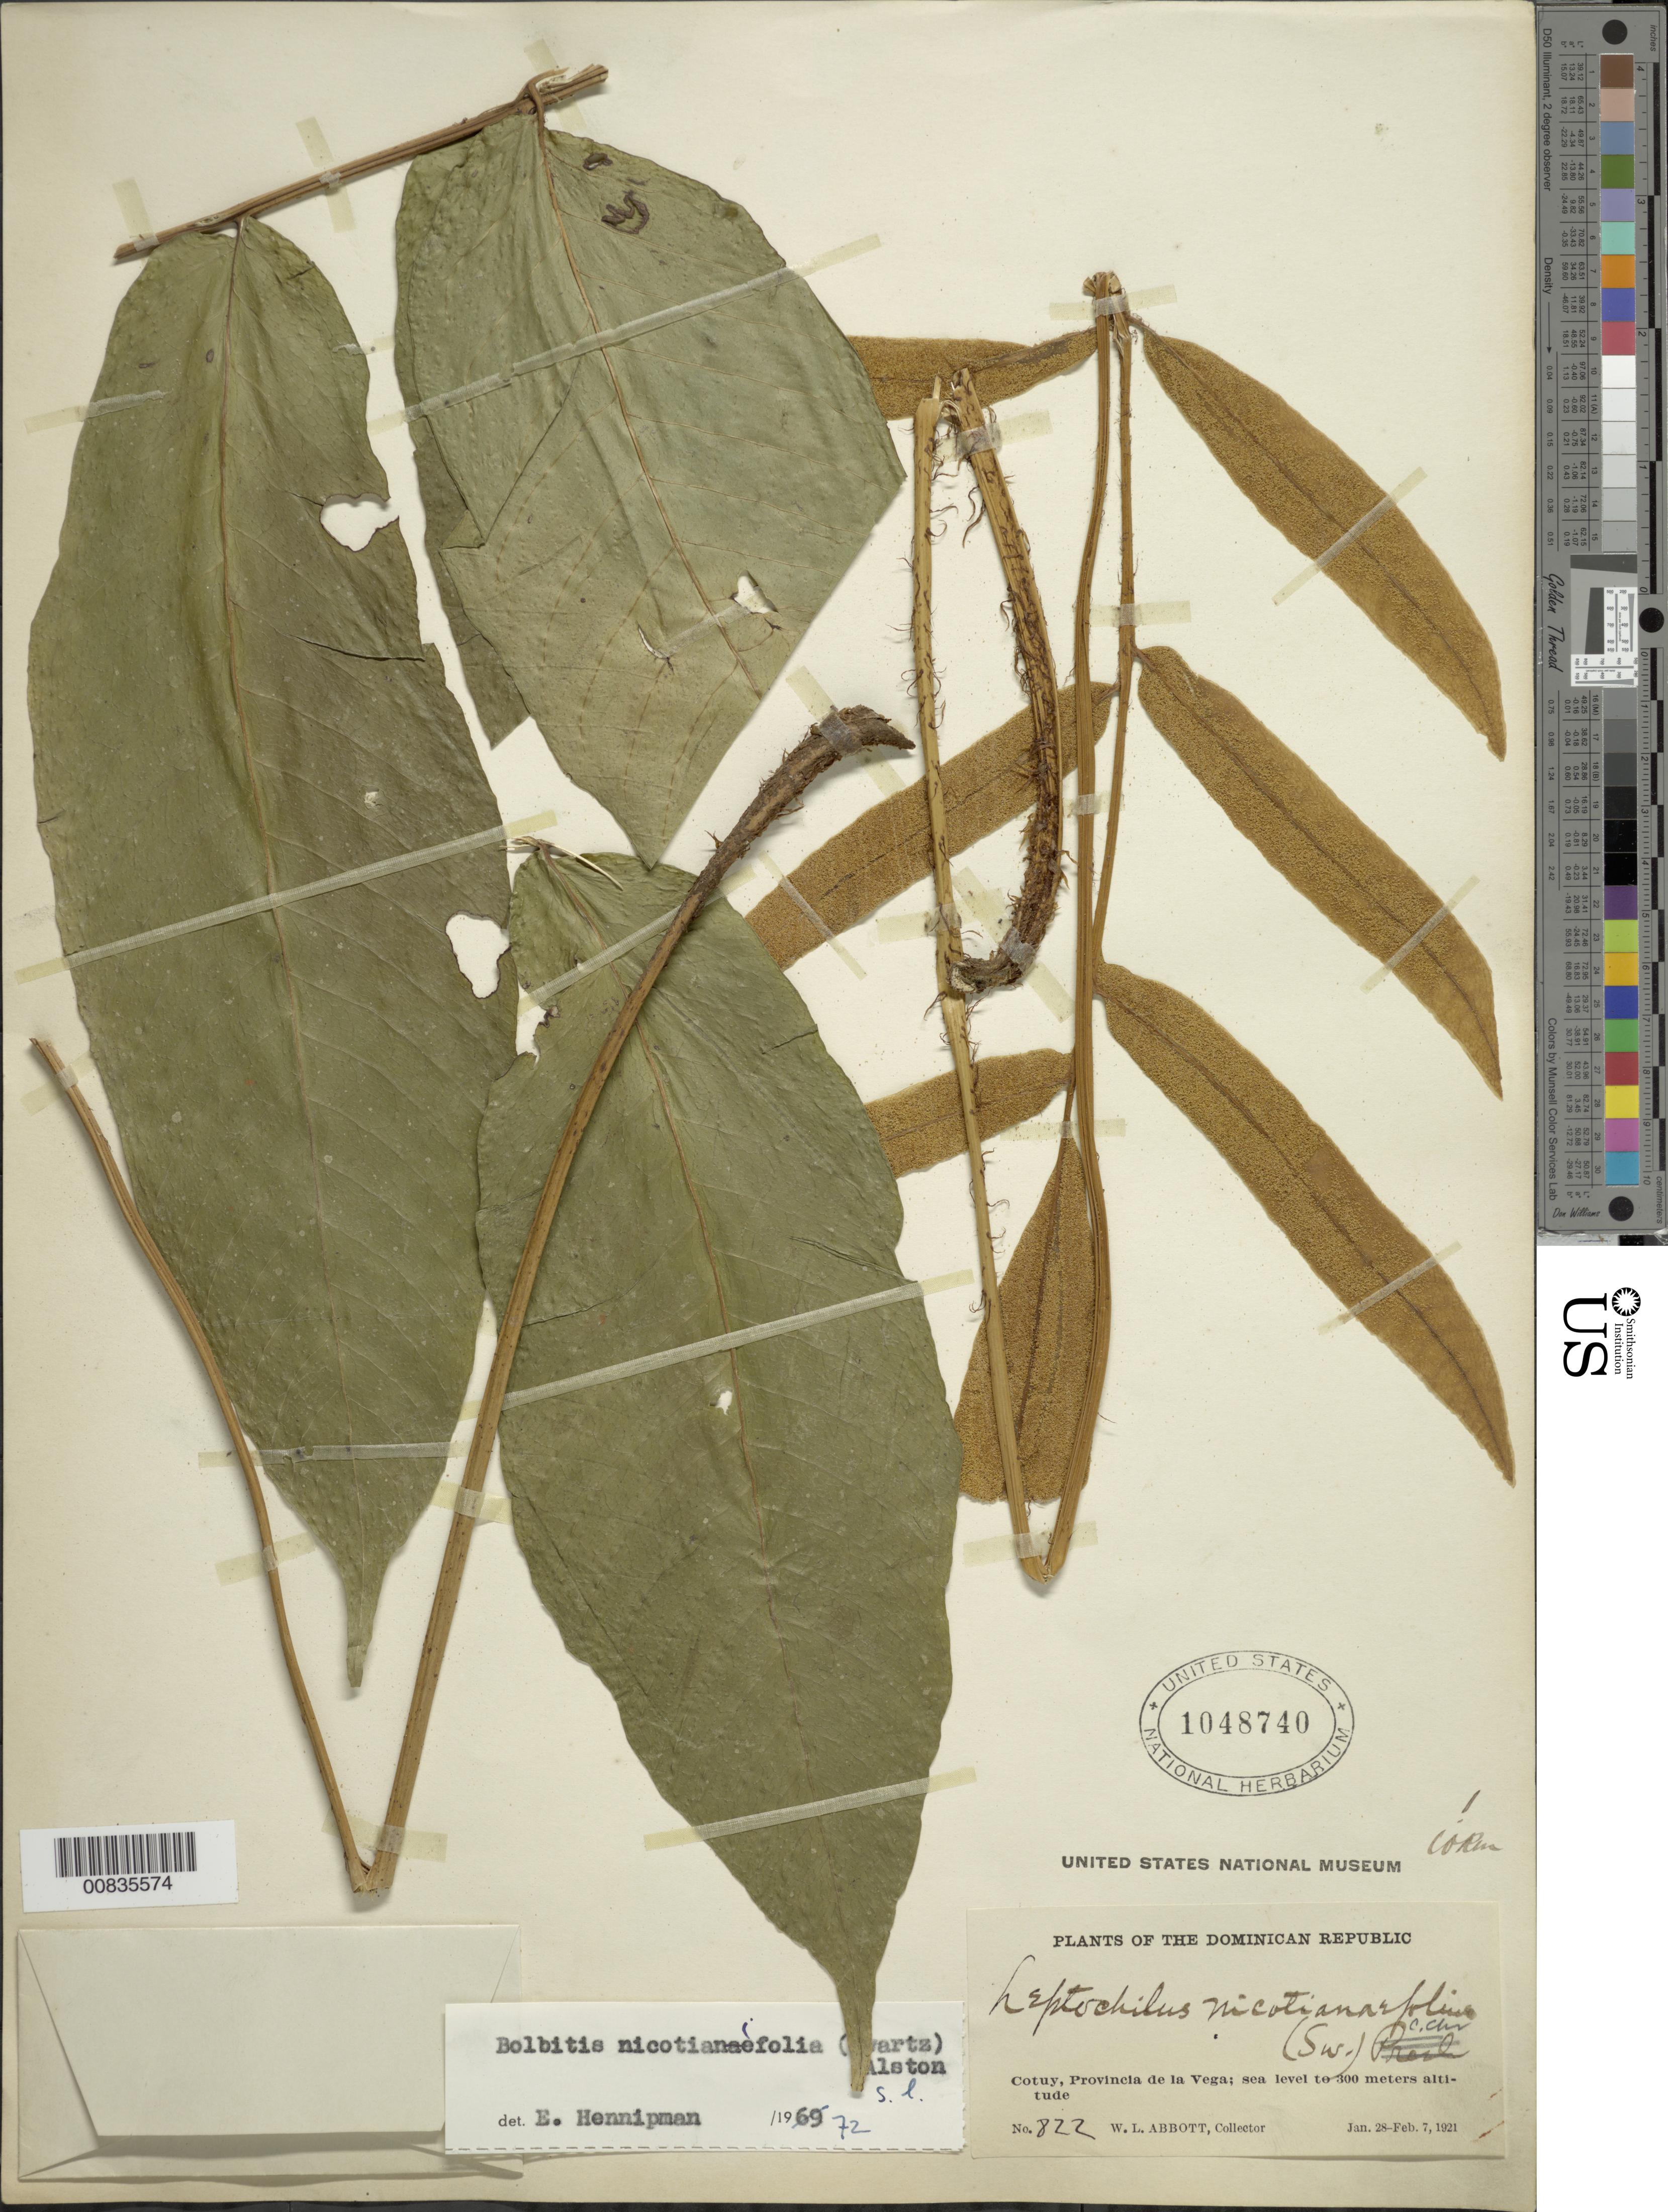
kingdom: Plantae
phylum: Tracheophyta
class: Polypodiopsida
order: Polypodiales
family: Dryopteridaceae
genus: Mickelia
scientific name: Mickelia nicotianifolia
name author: (Sw.) R.C. Moran et al.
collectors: W. L. Abbott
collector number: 822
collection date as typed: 28 Jan 1921 to 07 Feb 1921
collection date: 1921-01-28/1921-02-07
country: Dominican Republic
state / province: La Vega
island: Hispaniola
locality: Cotuy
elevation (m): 0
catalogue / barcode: US 1048740